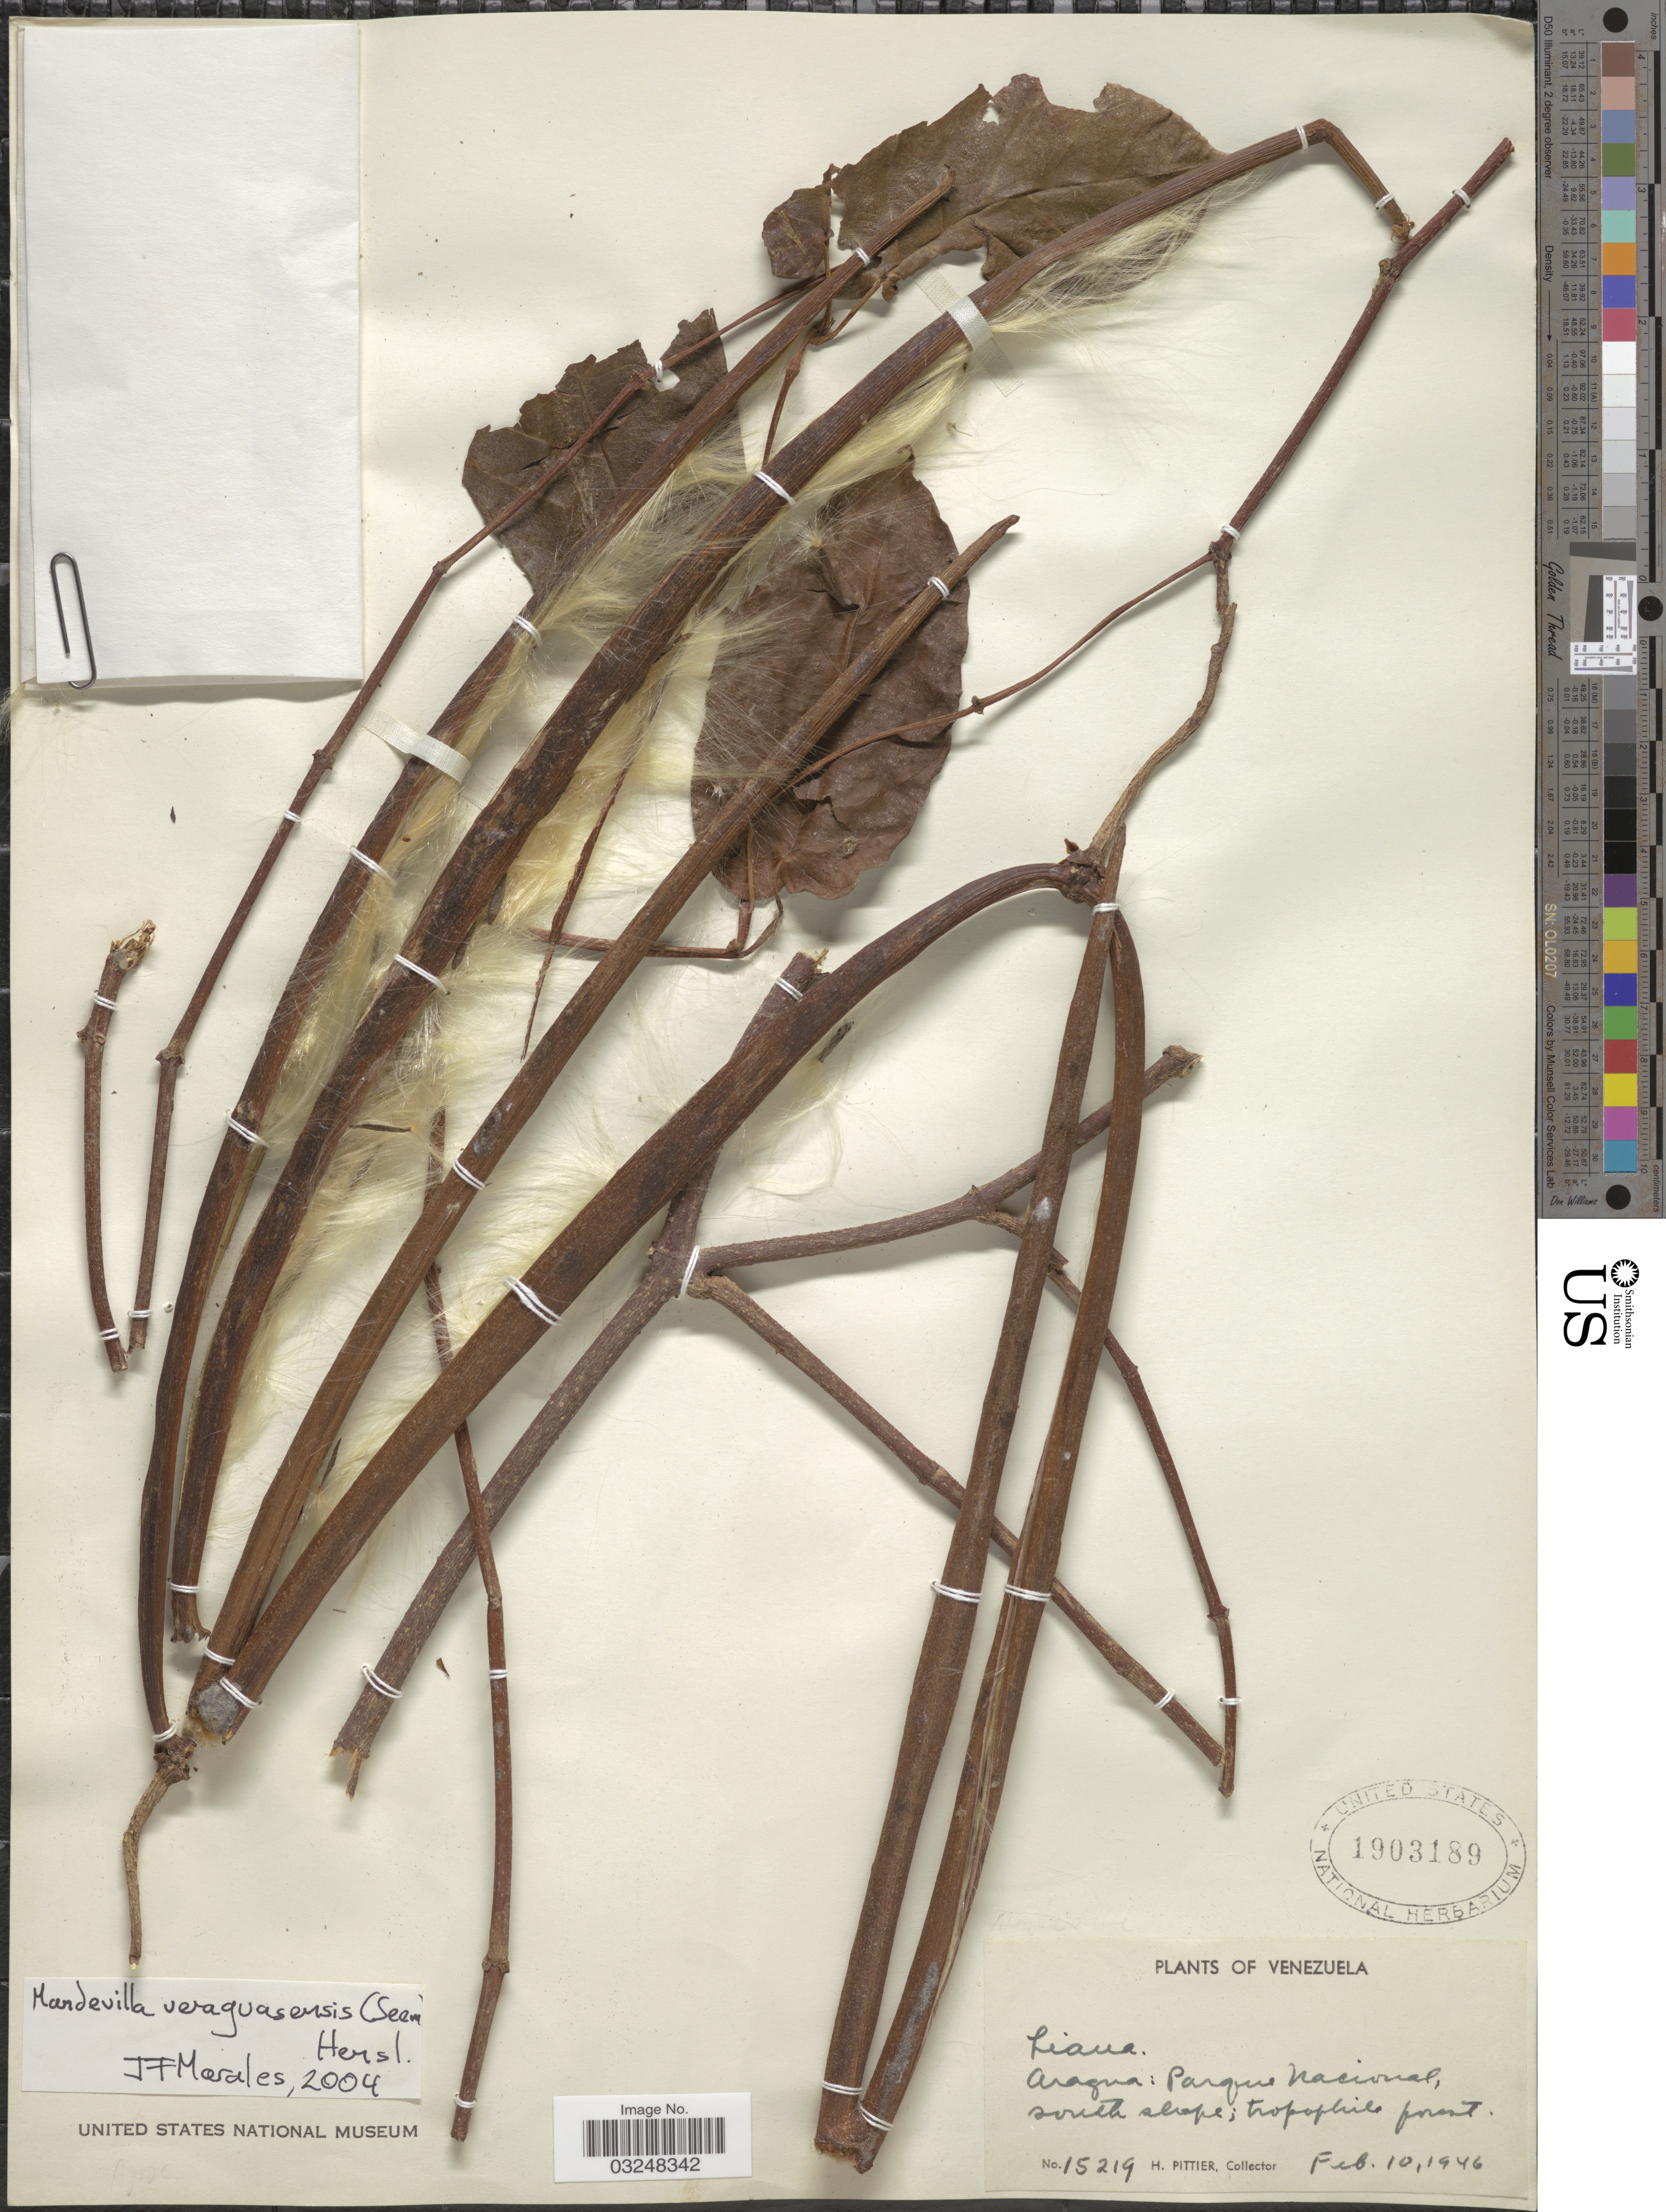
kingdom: Plantae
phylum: Tracheophyta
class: Magnoliopsida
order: Gentianales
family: Apocynaceae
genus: Mandevilla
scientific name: Mandevilla veraguensis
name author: Hemsl.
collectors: H. F. Pittier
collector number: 15219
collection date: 1946-02-10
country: Venezuela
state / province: Aragua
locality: Parque Nacional, south slope.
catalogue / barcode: US 1903189